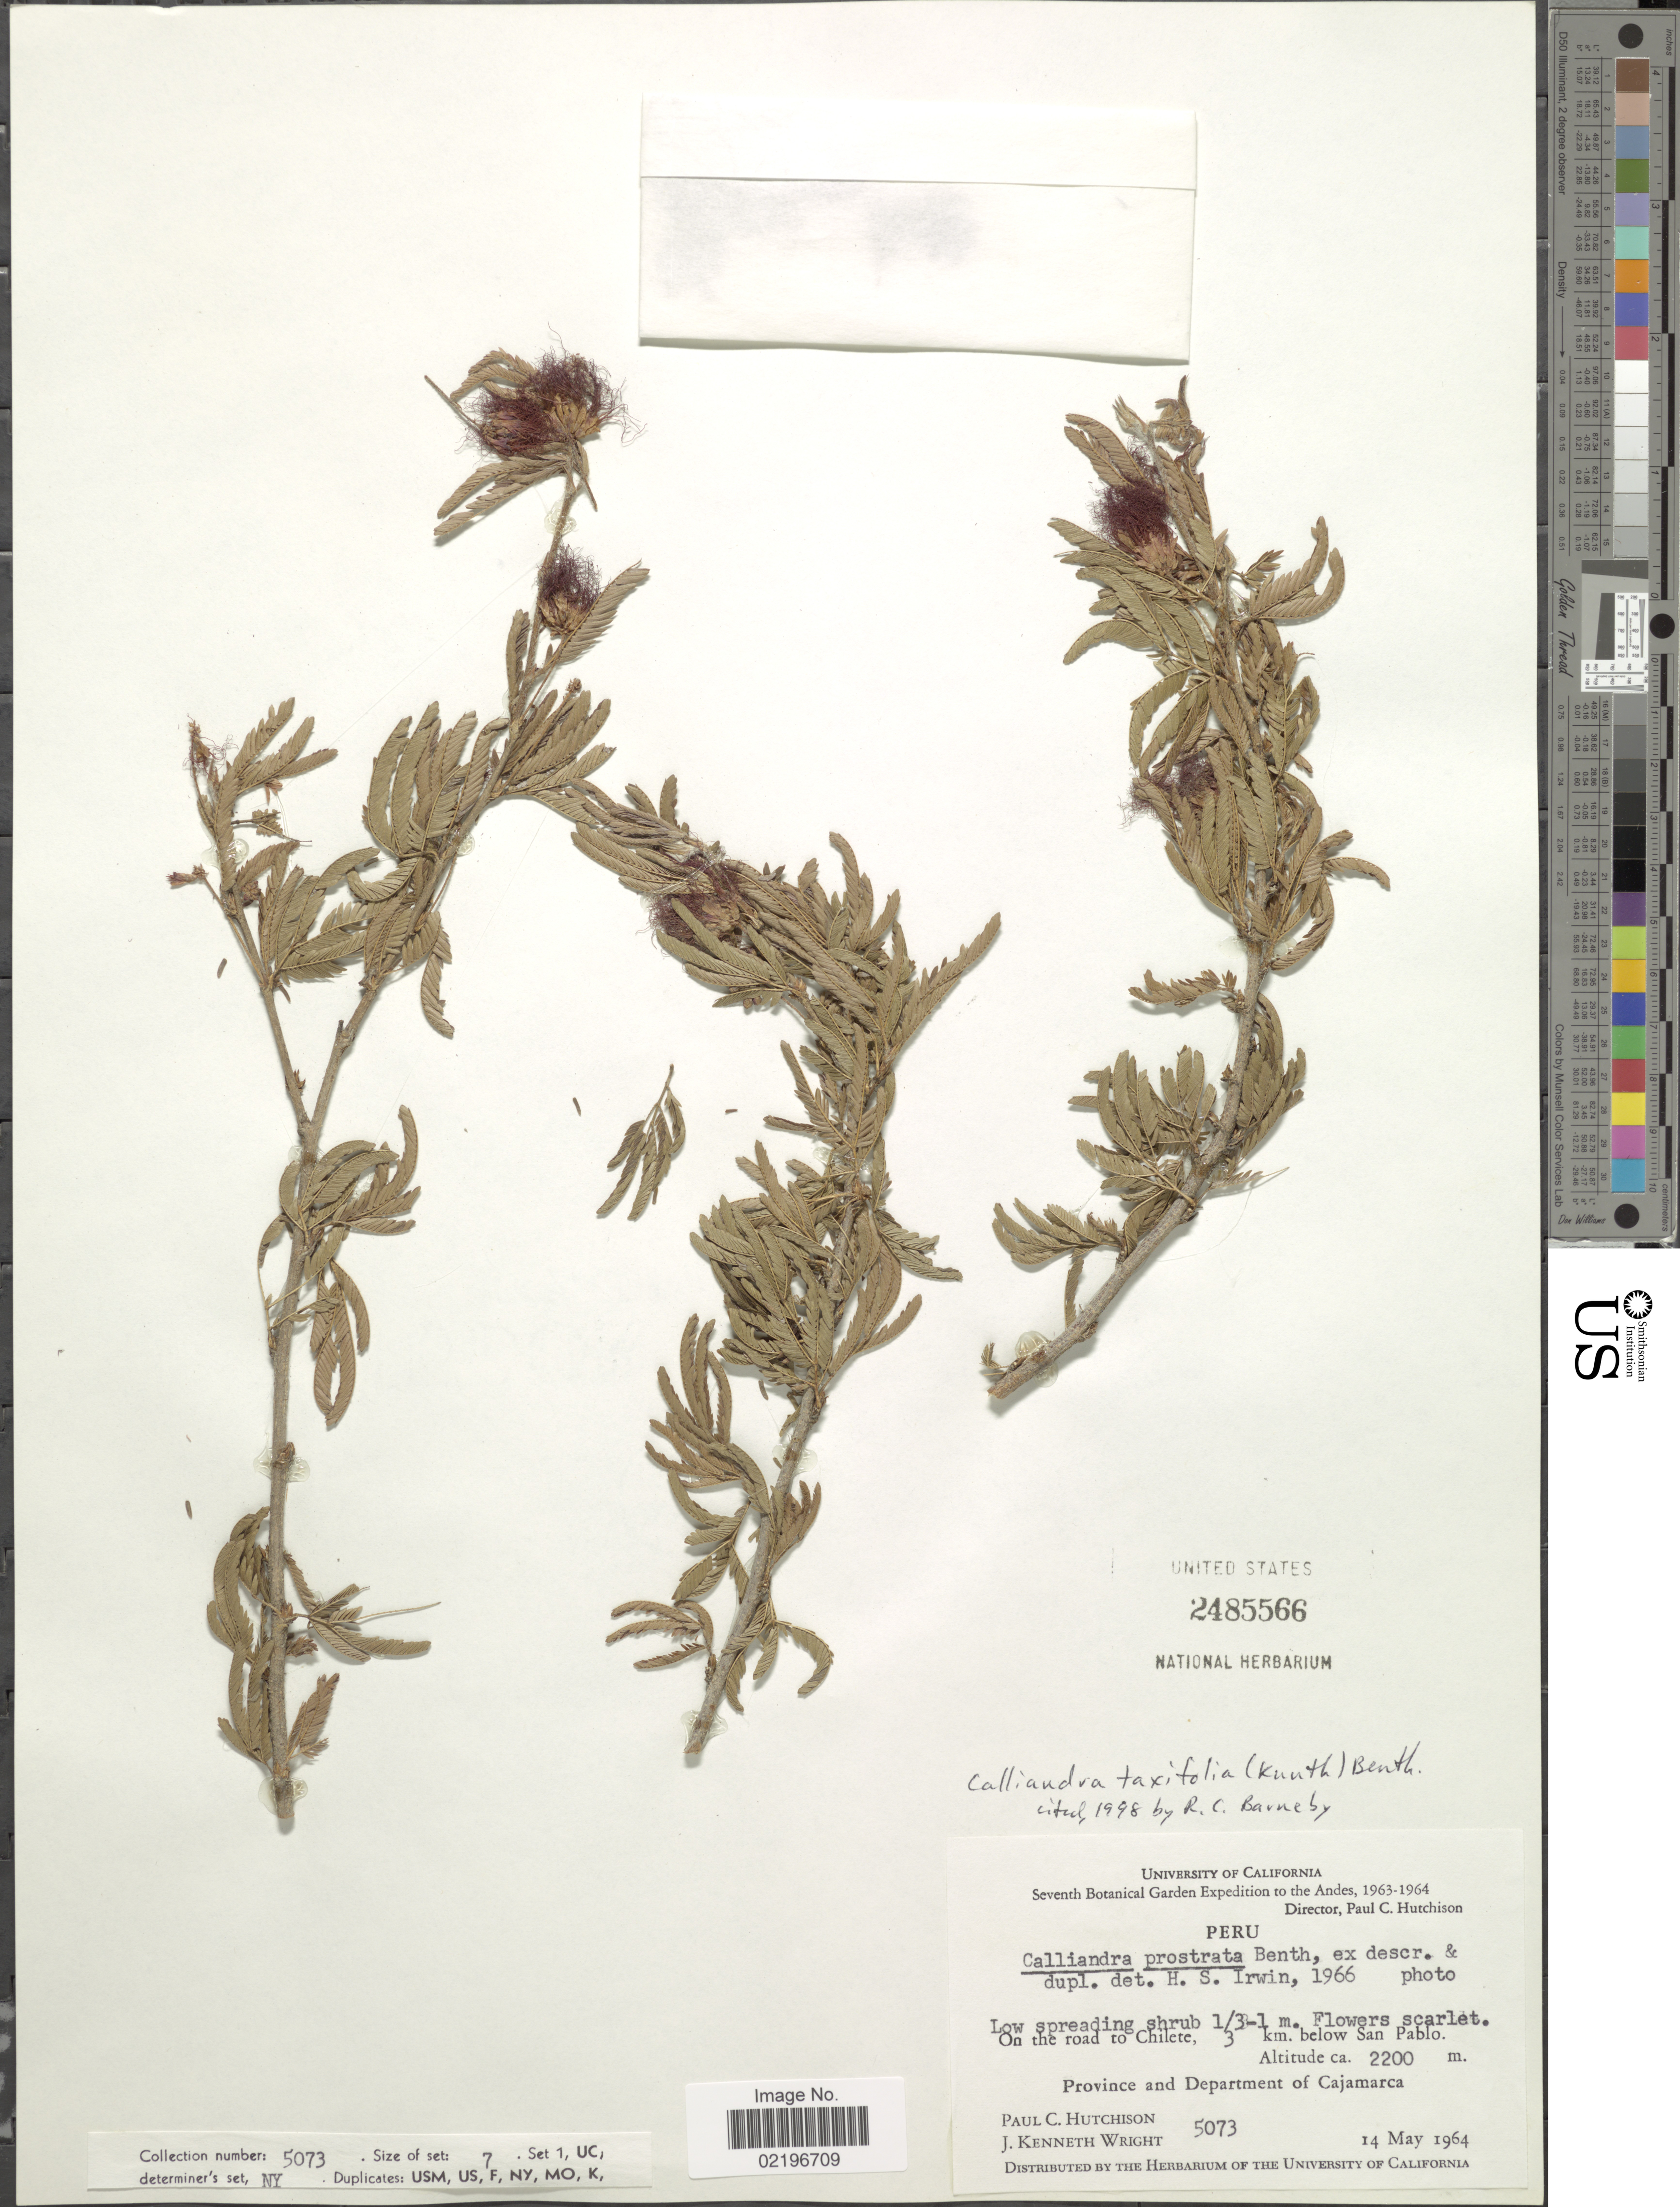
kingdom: Plantae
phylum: Tracheophyta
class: Magnoliopsida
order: Fabales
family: Fabaceae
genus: Calliandra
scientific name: Calliandra taxifolia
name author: (Kunth) Benth.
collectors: P. C. Hutchison & J. K. Wright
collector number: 5073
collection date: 1964-05-14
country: Peru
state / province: Cajamarca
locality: On the road to Chilete, 3 km. below San Pablo. Province and Department of Cajamarca.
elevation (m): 2200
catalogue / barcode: US 2485566